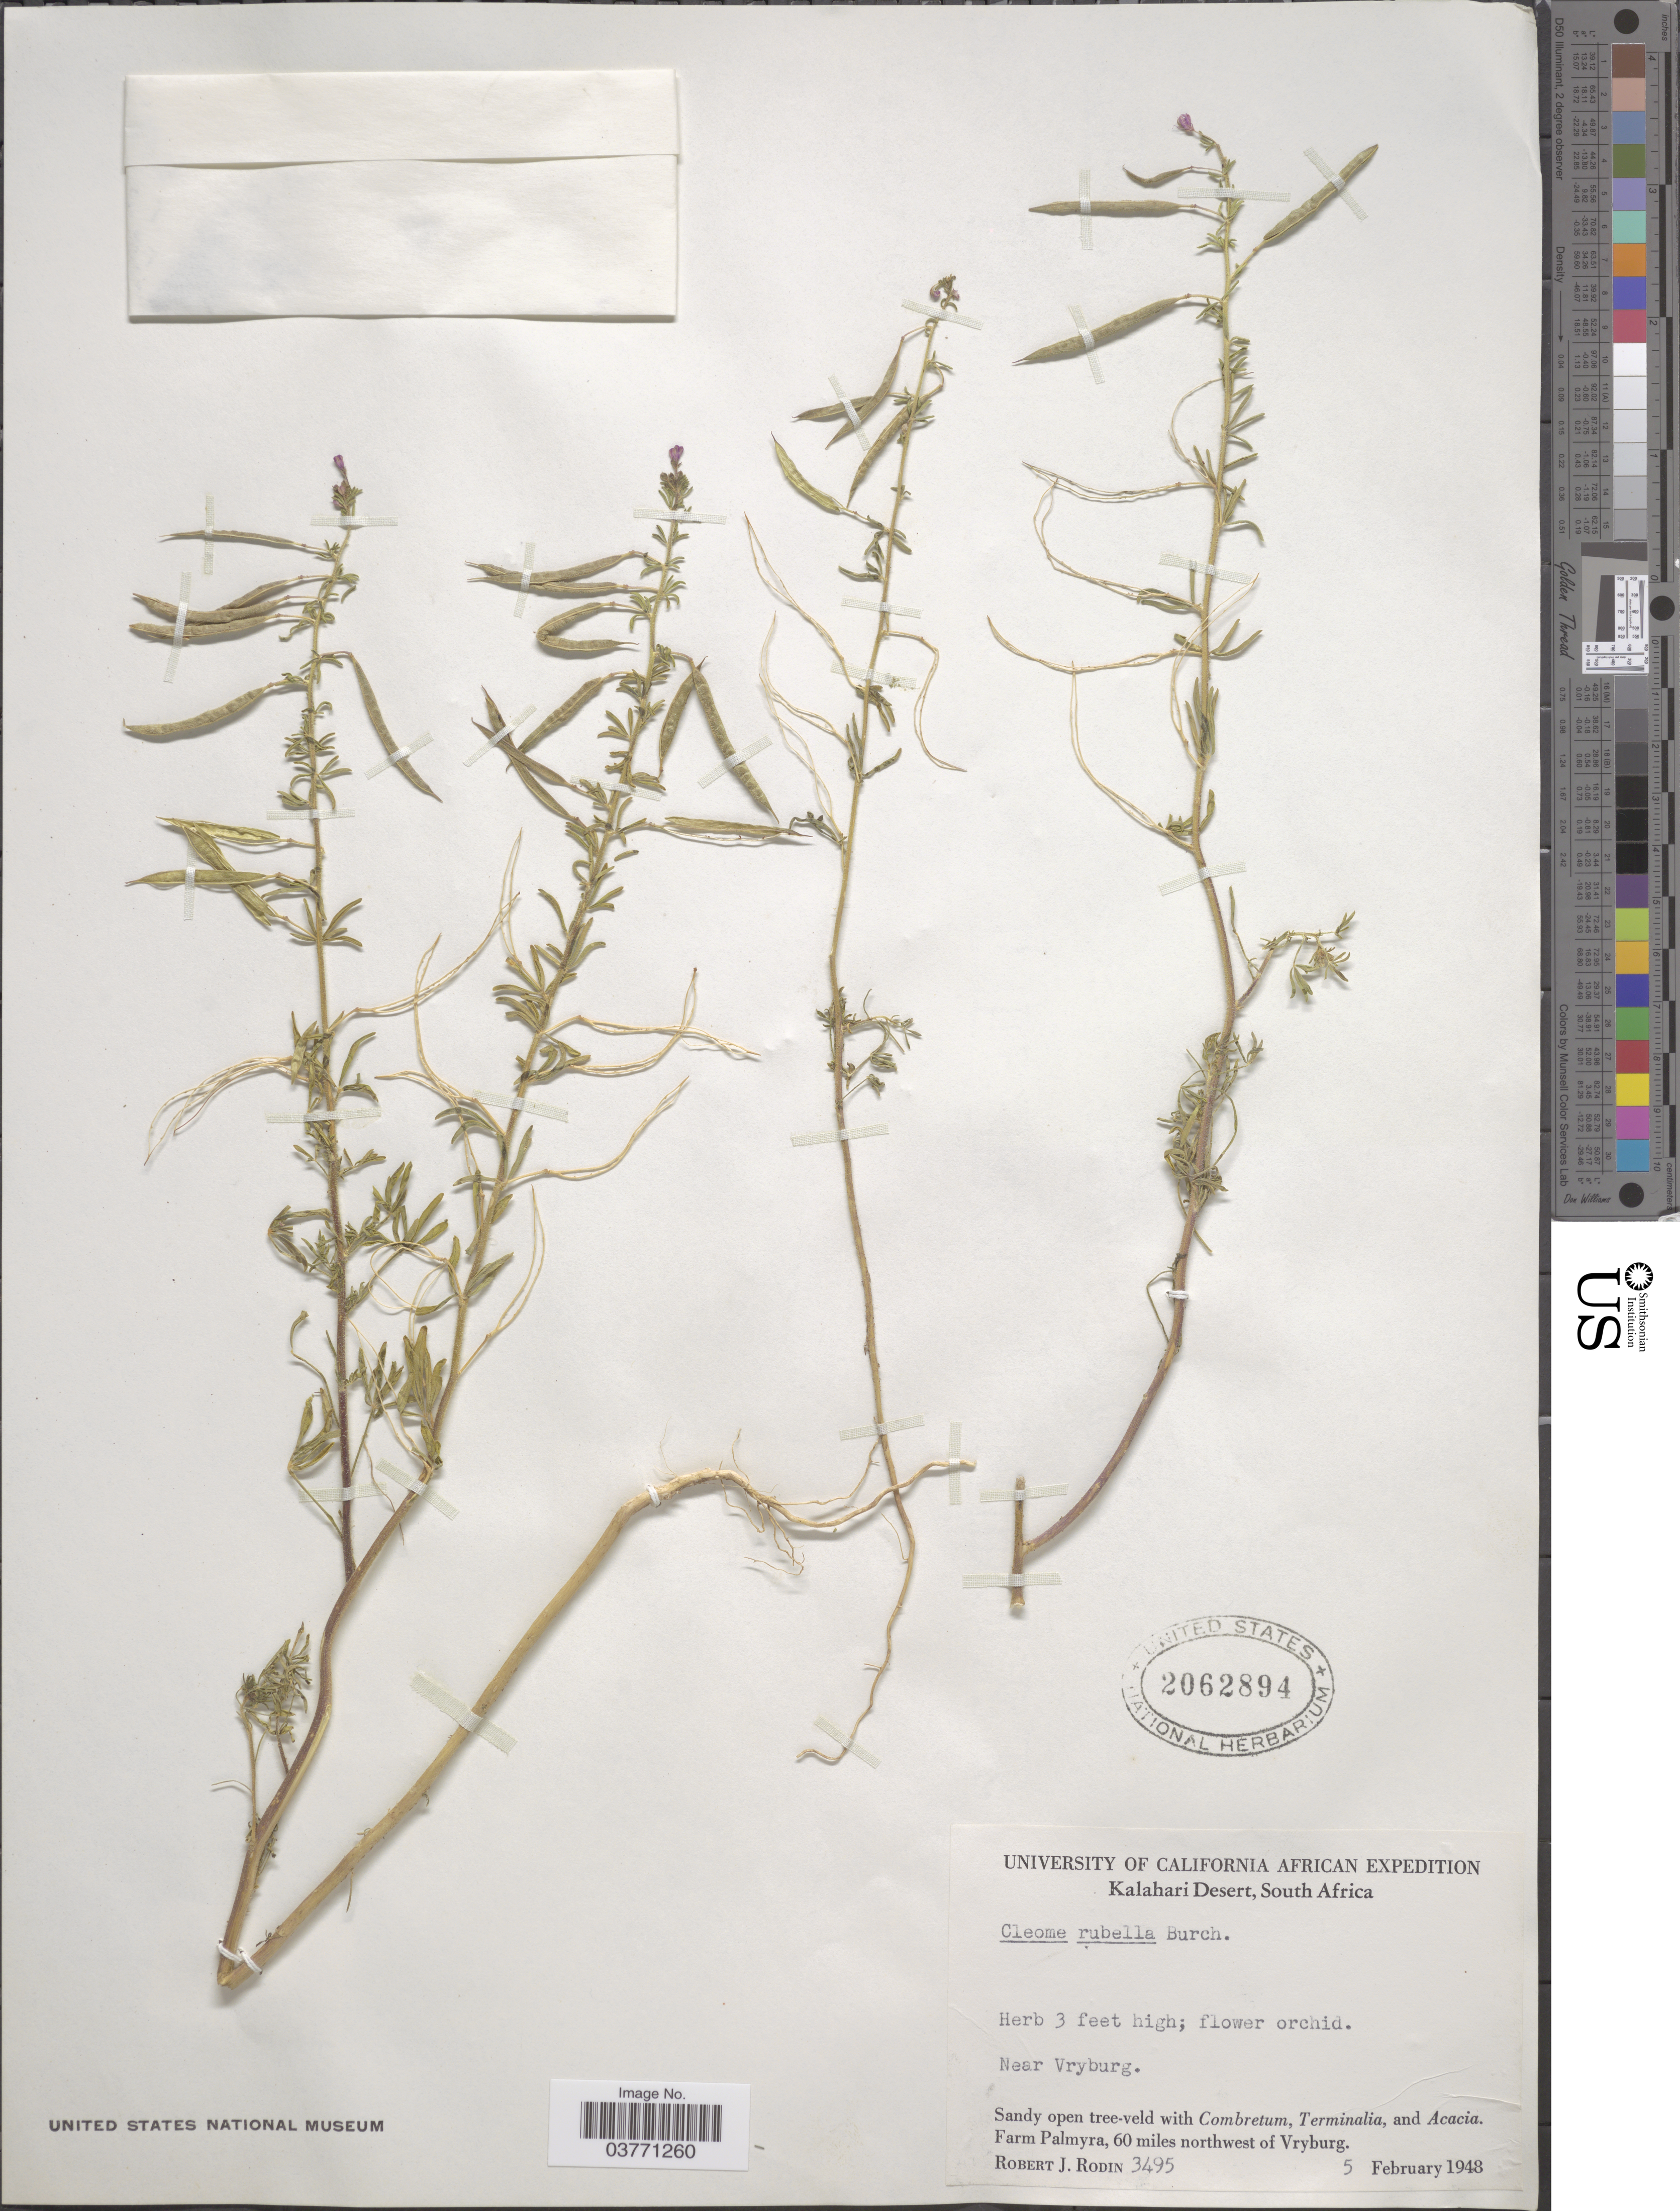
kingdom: Plantae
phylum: Tracheophyta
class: Magnoliopsida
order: Brassicales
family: Cleomaceae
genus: Sieruela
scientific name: Sieruela rubella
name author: (Burch.) Roalson & J.C. Hall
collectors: R. J. Rodin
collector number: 3495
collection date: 1948-02-05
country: South Africa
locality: Kalahari Desert. Near Vryburg. Farm Palmyra, 60 miles northwest of Vryburg.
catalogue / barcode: US 2062894